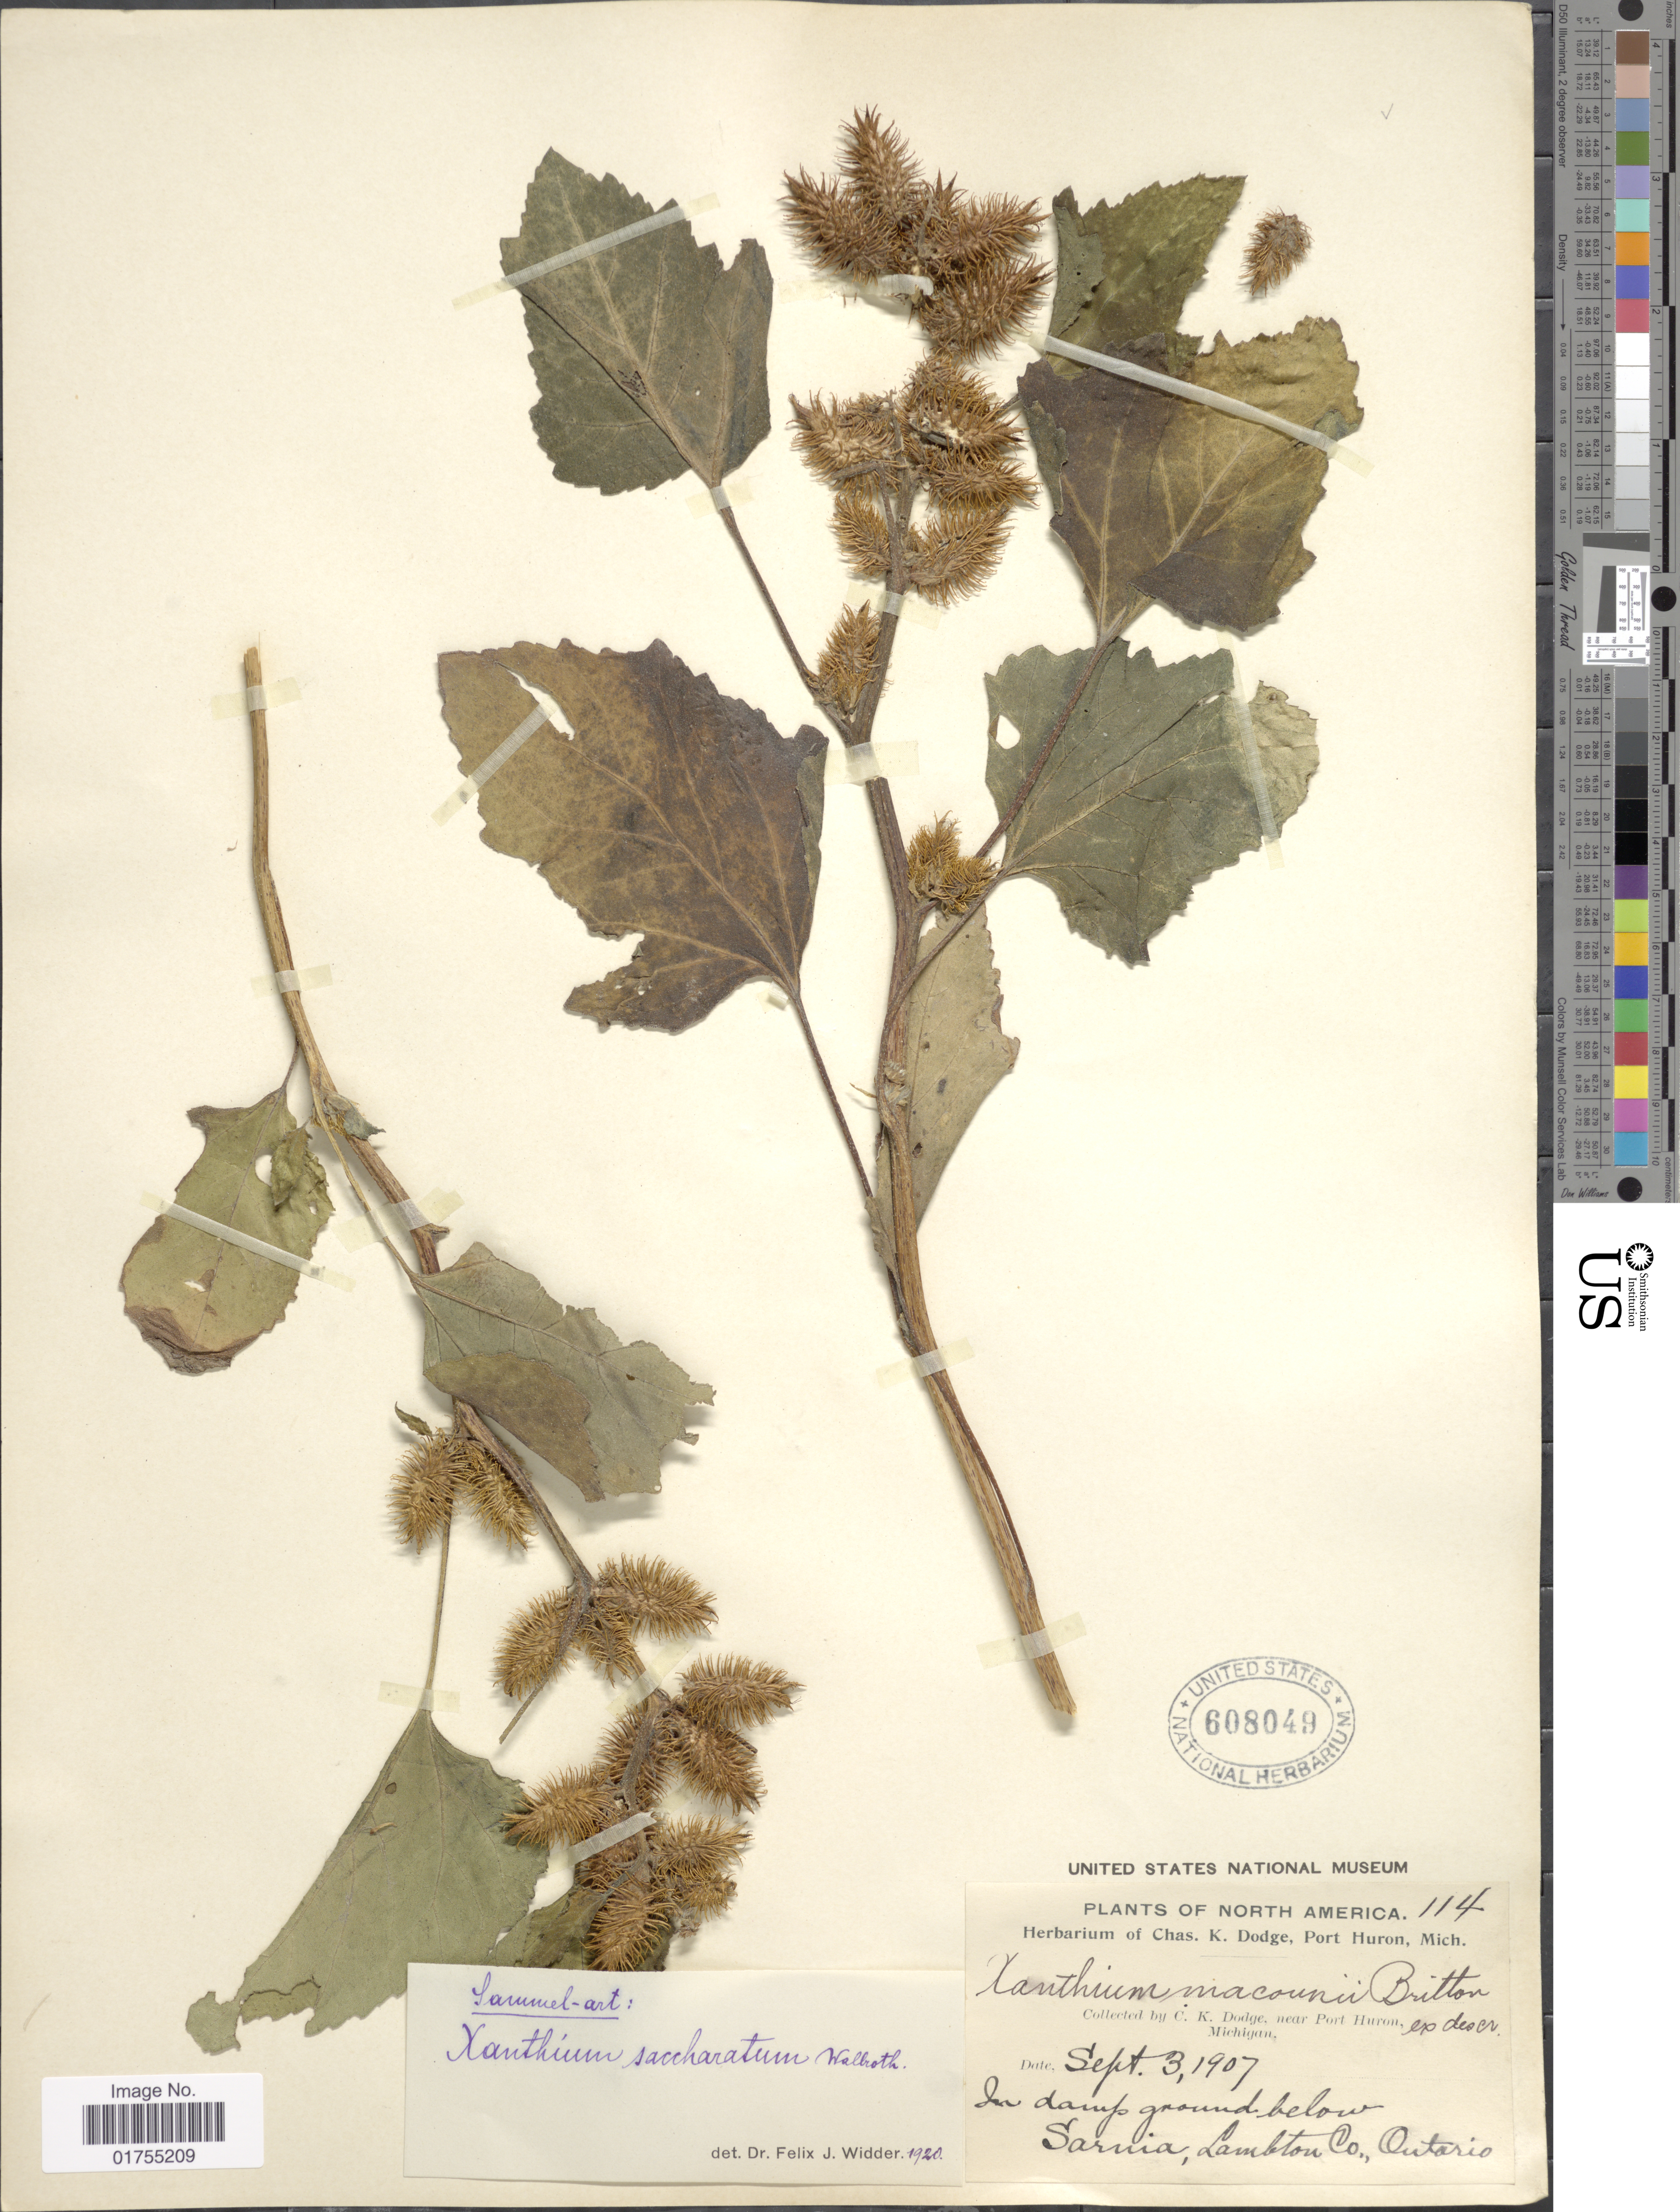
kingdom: Plantae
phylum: Tracheophyta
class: Magnoliopsida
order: Asterales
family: Asteraceae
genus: Xanthium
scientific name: Xanthium strumarium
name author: L.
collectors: C. K. Dodge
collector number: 114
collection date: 1907-09-03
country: Canada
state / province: Ontario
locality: Sarnia, Lambton Co.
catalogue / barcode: US 608049